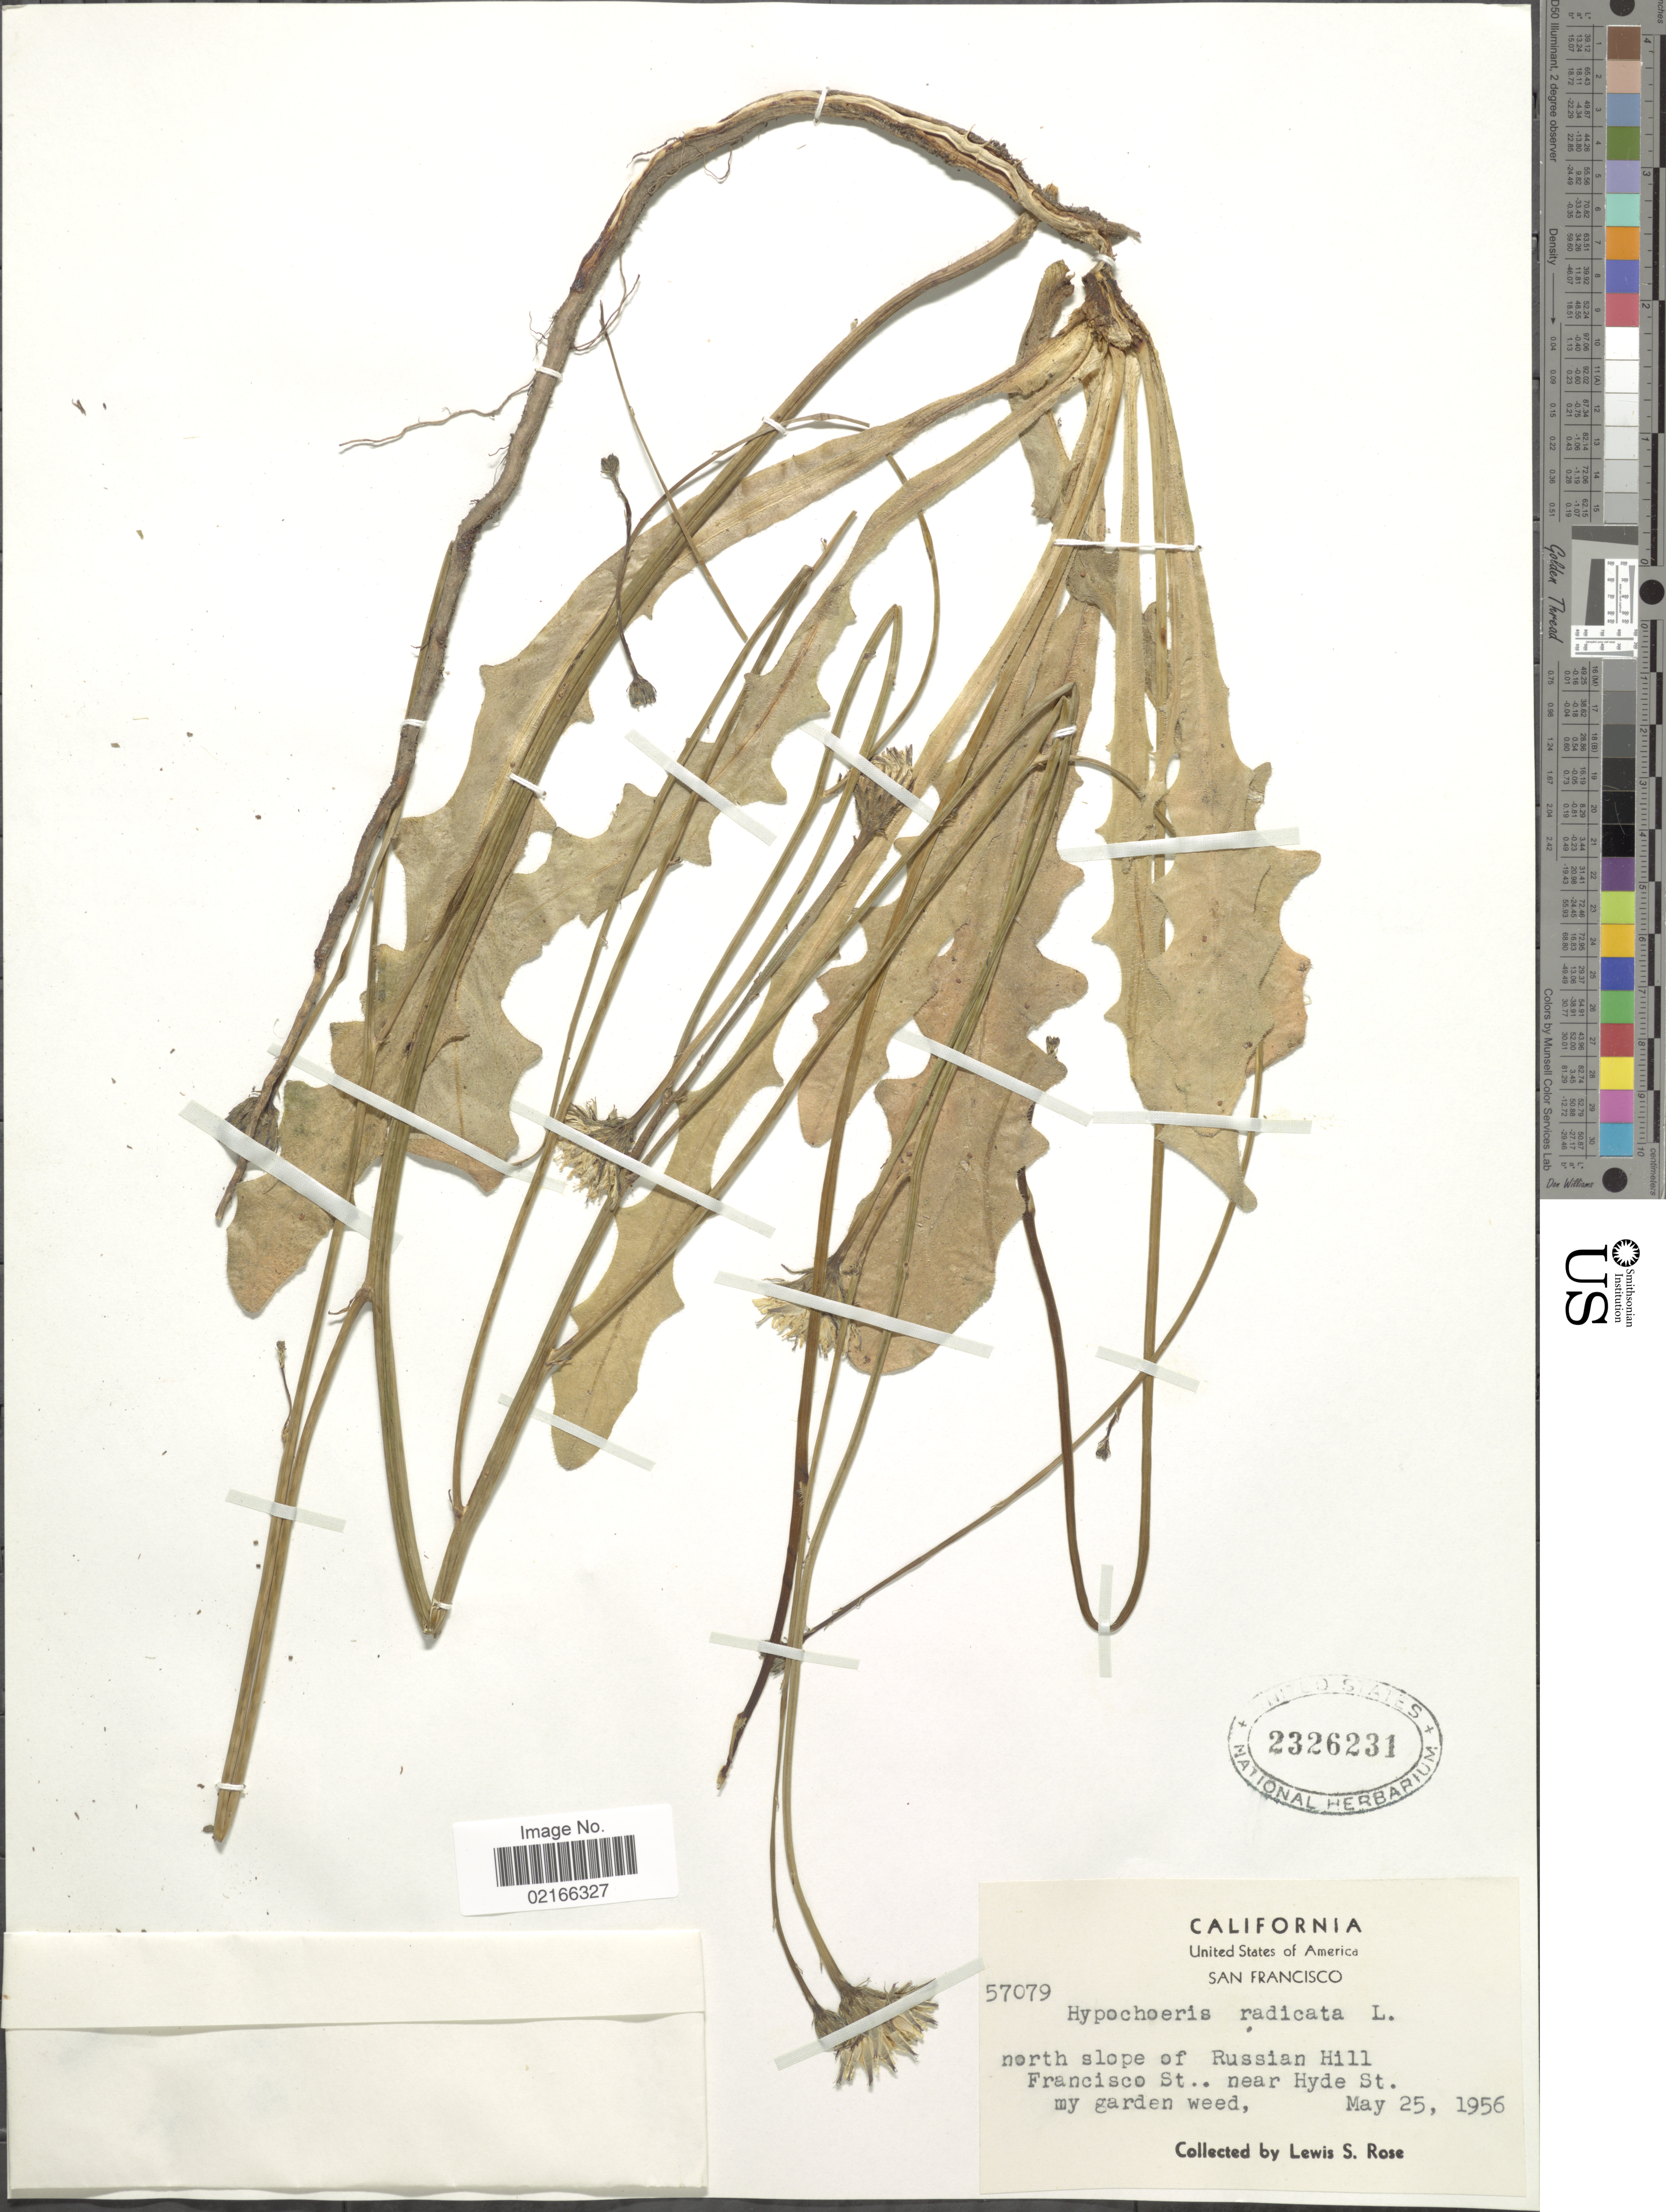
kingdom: Plantae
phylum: Tracheophyta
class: Magnoliopsida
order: Asterales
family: Asteraceae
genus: Hypochaeris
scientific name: Hypochaeris radicata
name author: L.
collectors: L. S. Rose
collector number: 57079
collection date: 1956-05-25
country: United States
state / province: California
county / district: San Francisco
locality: San Francisco. north slope of Russian Hill. Francisco St. near Hyde St.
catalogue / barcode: US 2326231